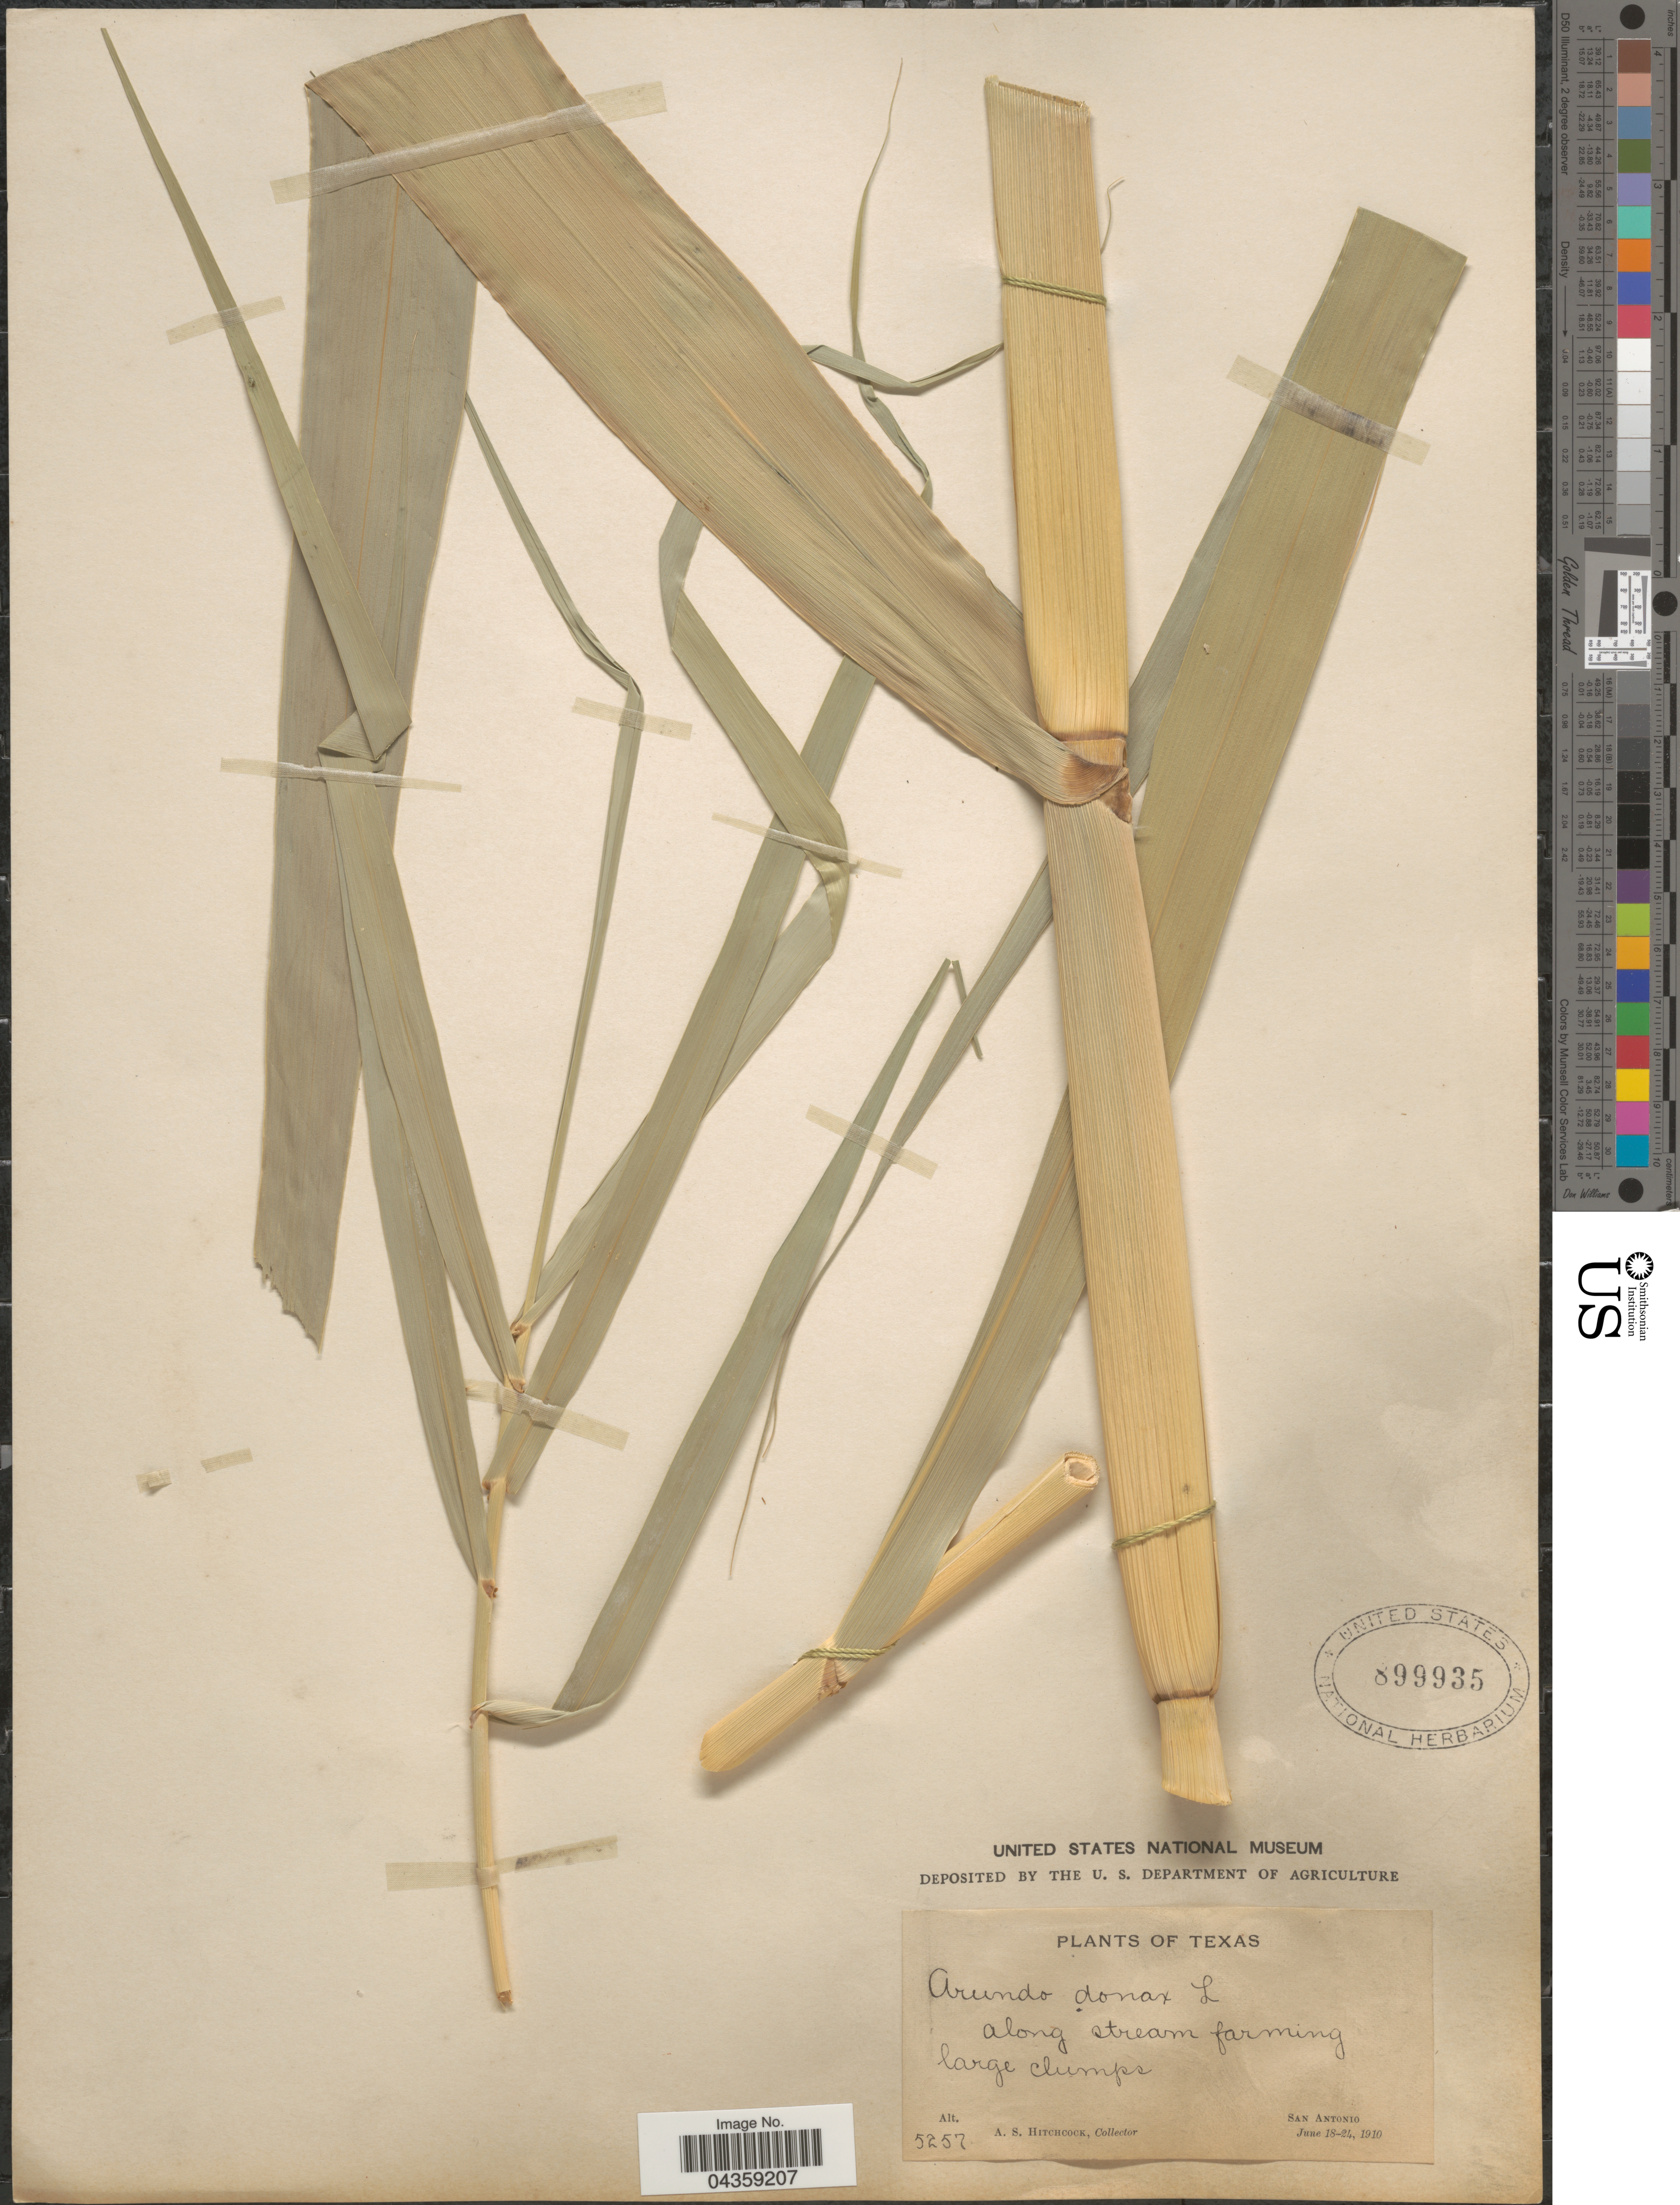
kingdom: Plantae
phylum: Tracheophyta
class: Liliopsida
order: Poales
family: Poaceae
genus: Arundo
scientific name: Arundo donax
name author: L.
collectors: A. S. Hitchcock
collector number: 5257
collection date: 1910-06-18/1910-06-24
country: United States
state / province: Texas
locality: San Antonio.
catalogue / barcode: US 899935